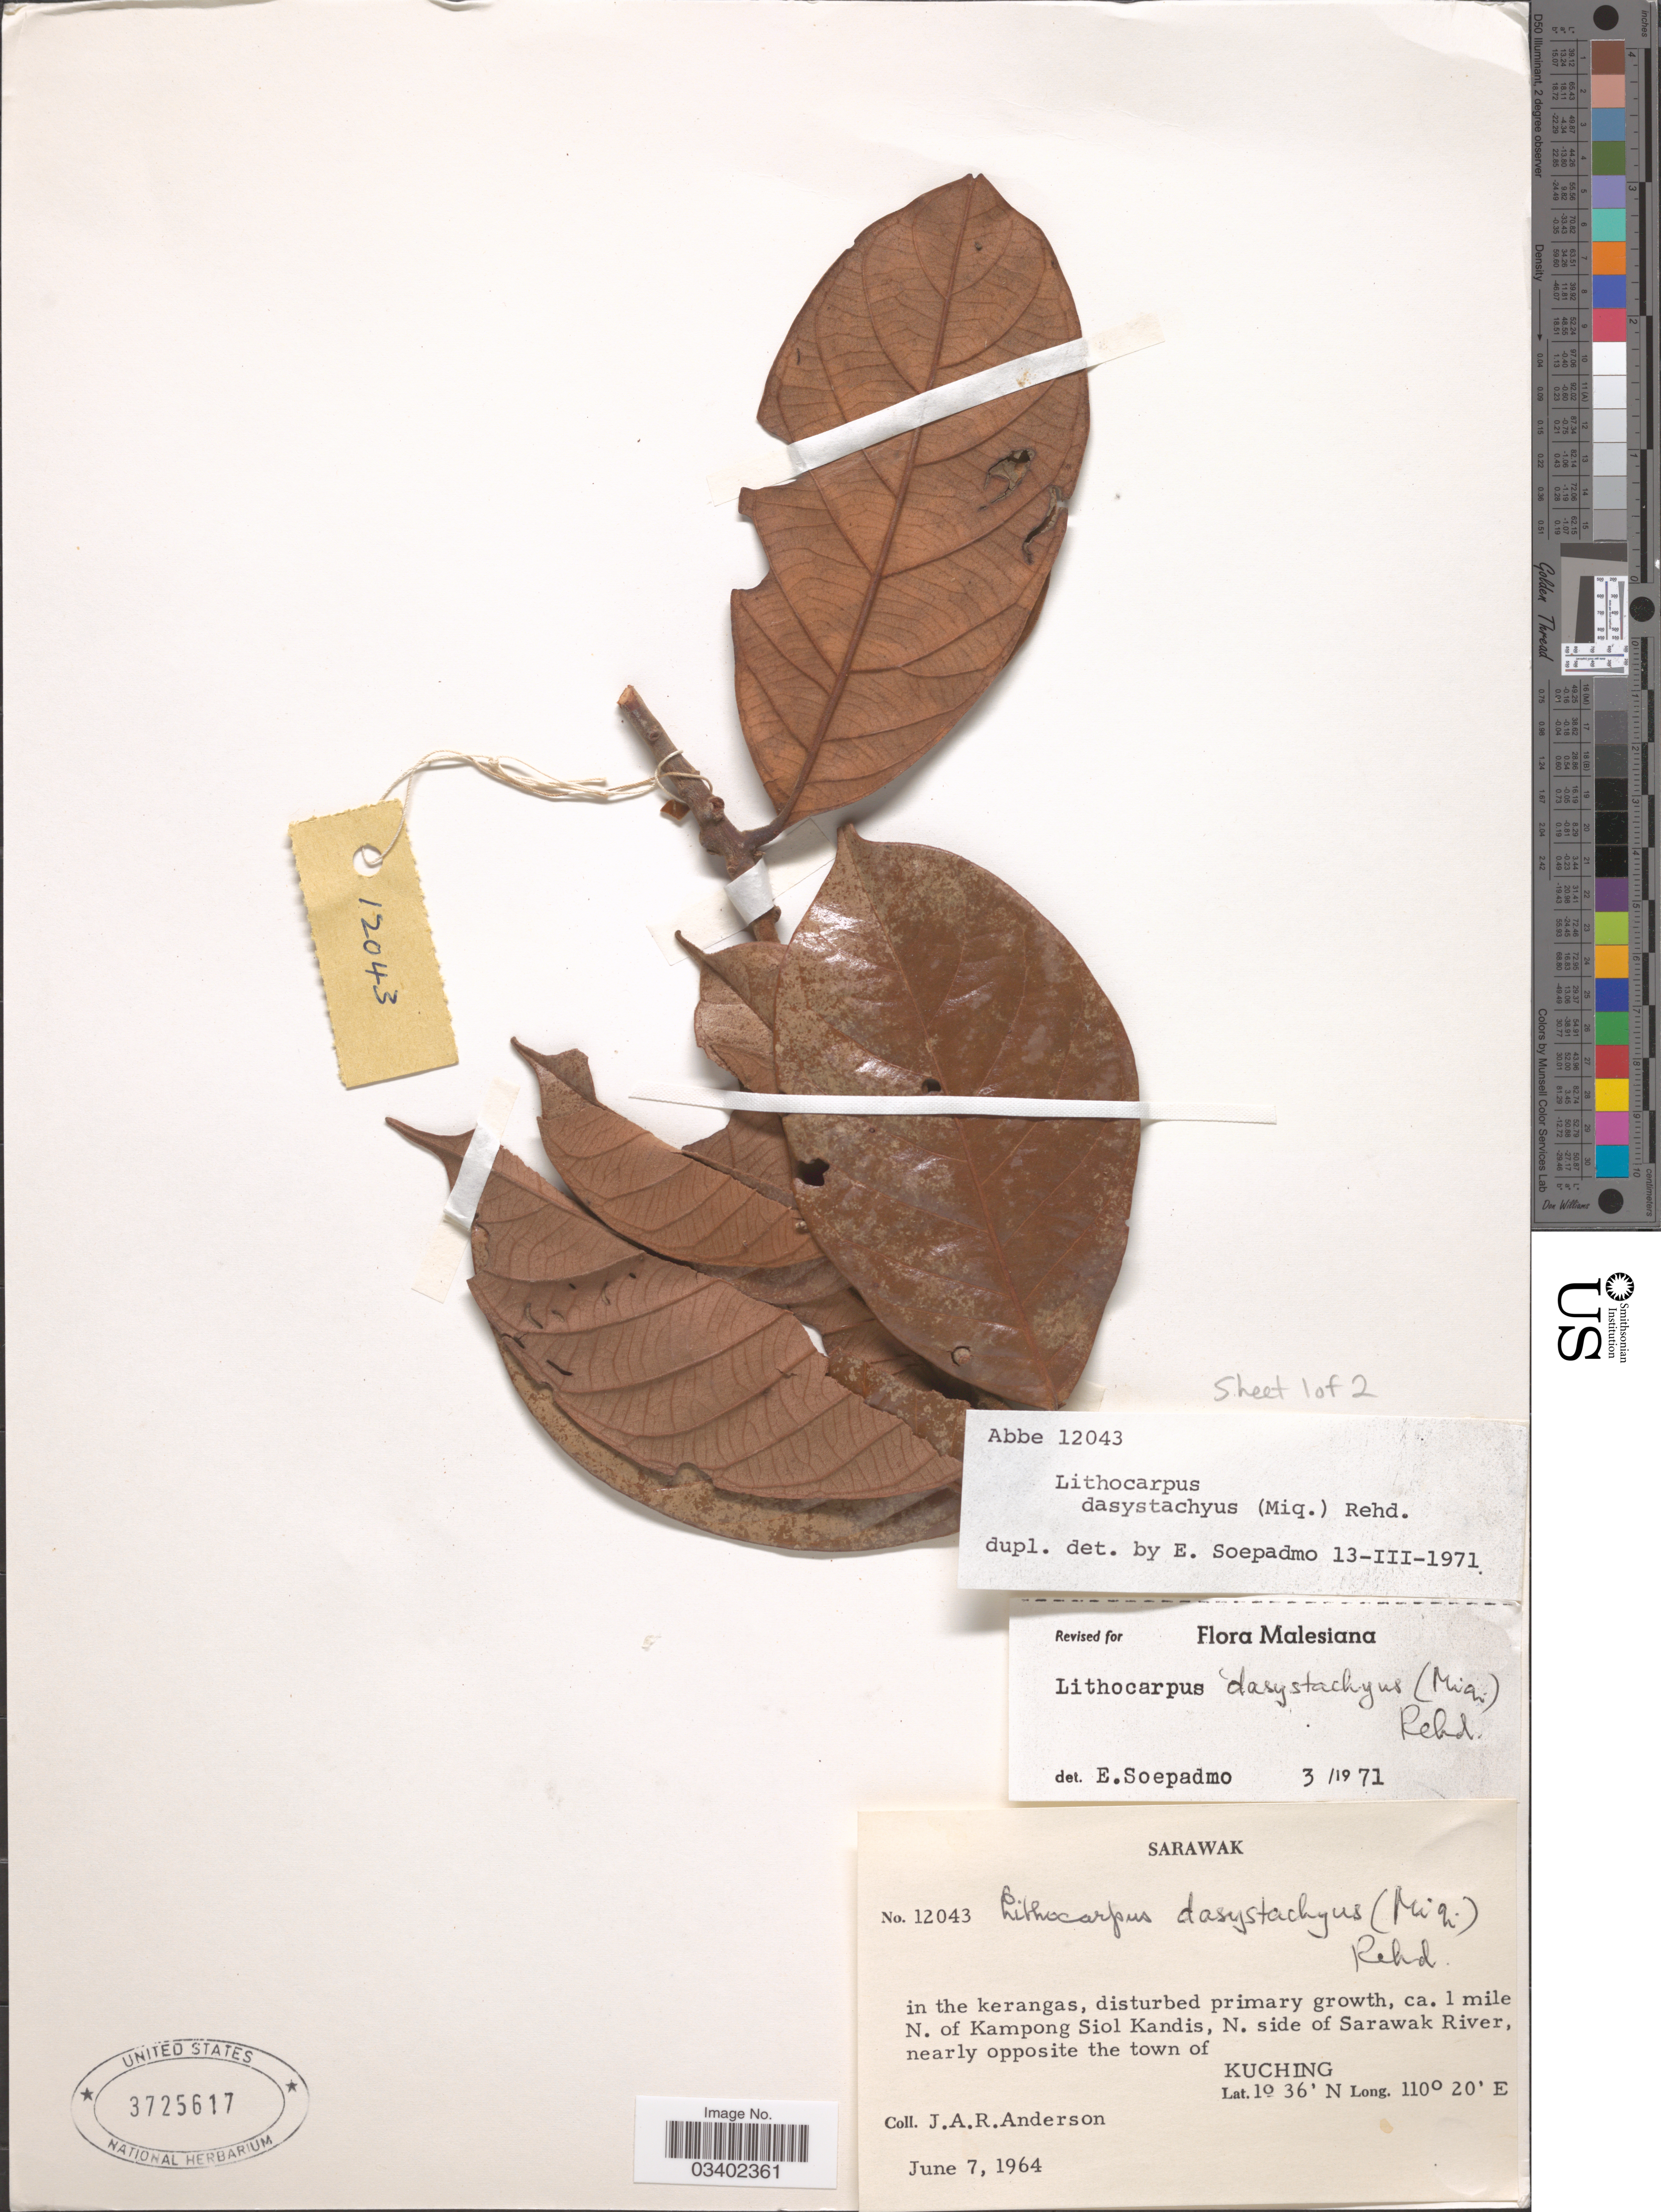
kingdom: Plantae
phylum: Tracheophyta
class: Magnoliopsida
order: Fagales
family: Fagaceae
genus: Lithocarpus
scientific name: Lithocarpus dasystachyus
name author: (Miq.) Rehder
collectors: J. A. R. Anderson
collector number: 12043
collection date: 1964-06-07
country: Malaysia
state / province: Sarawak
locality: Ca. 1 mile N. of Kampong Siol Kandis, N. side of Sarawak River, nearly opposite the town of Kuching.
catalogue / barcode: US 3725617